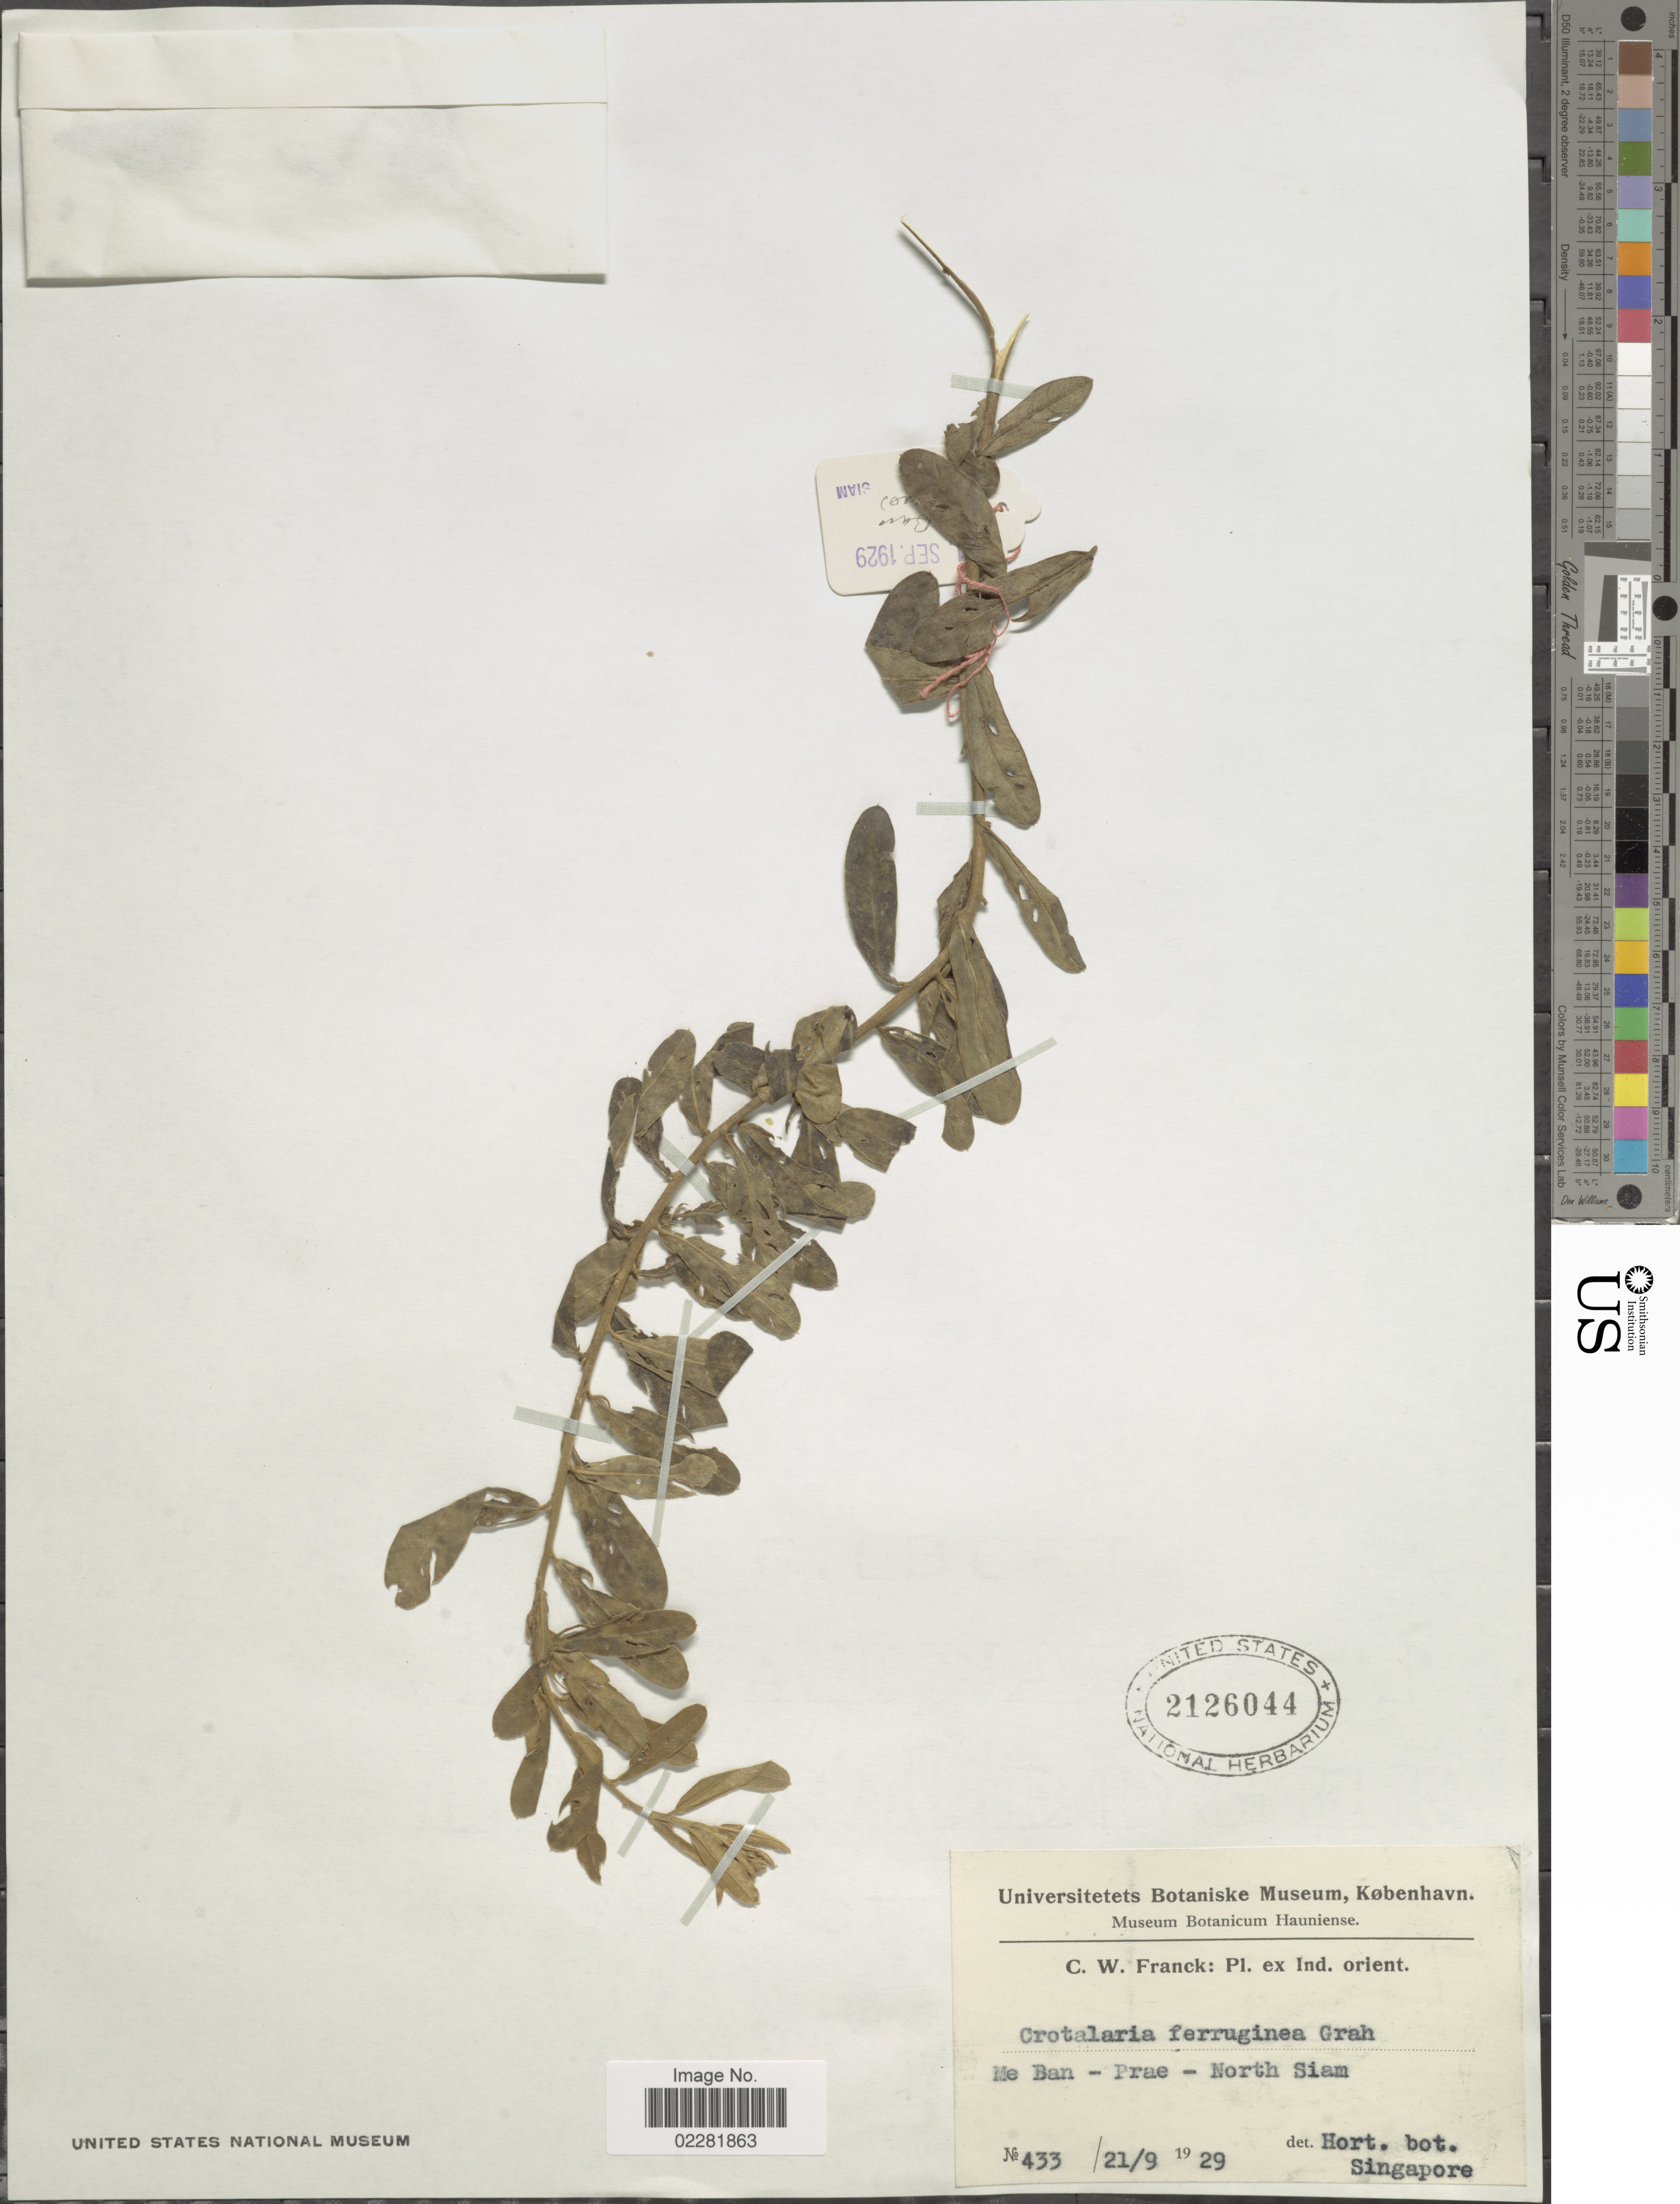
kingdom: Plantae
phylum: Tracheophyta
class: Magnoliopsida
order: Fabales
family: Fabaceae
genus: Crotalaria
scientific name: Crotalaria ferruginea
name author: Graham ex Benth.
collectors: C. Franck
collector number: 433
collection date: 1929-09-21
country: Thailand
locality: Me Ban, Prae, North Siam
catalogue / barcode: US 2126044